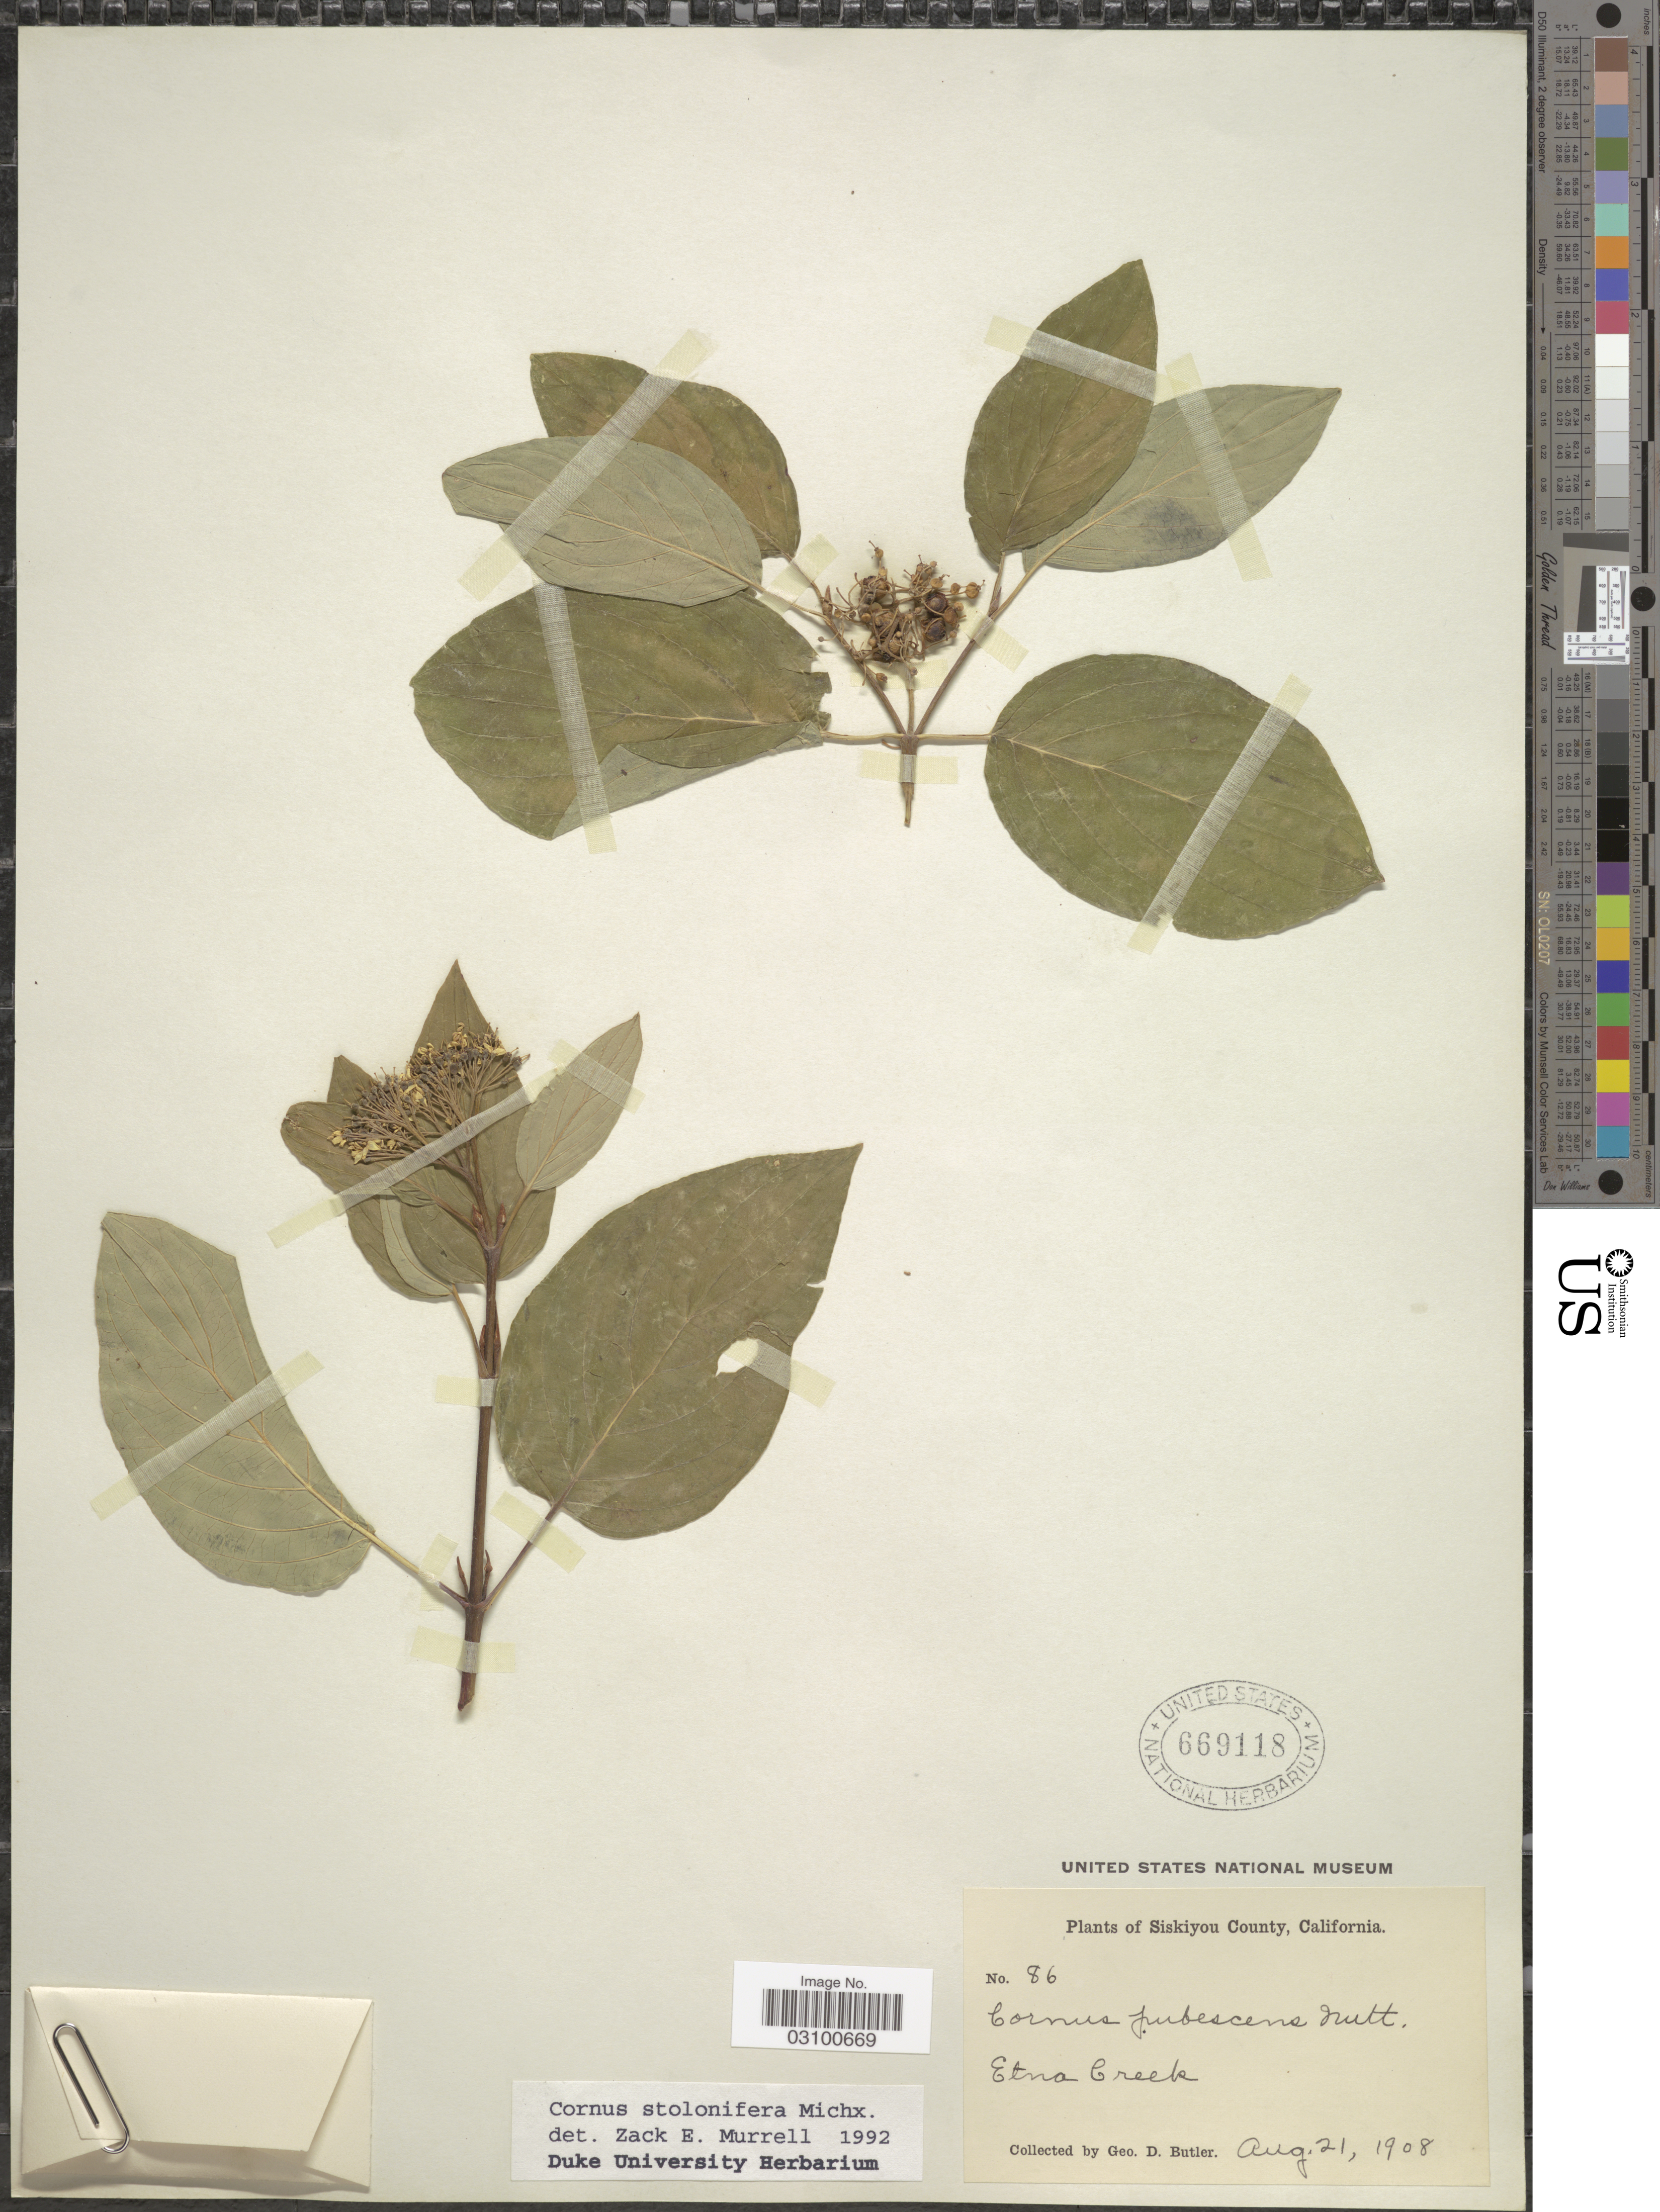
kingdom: Plantae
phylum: Tracheophyta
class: Magnoliopsida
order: Cornales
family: Cornaceae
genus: Cornus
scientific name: Cornus sericea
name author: L.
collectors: G. D. Butler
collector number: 86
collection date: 1908-08-21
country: United States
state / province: California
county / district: Siskiyou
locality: Siskiyou County. Etna Creek.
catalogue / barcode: US 669118